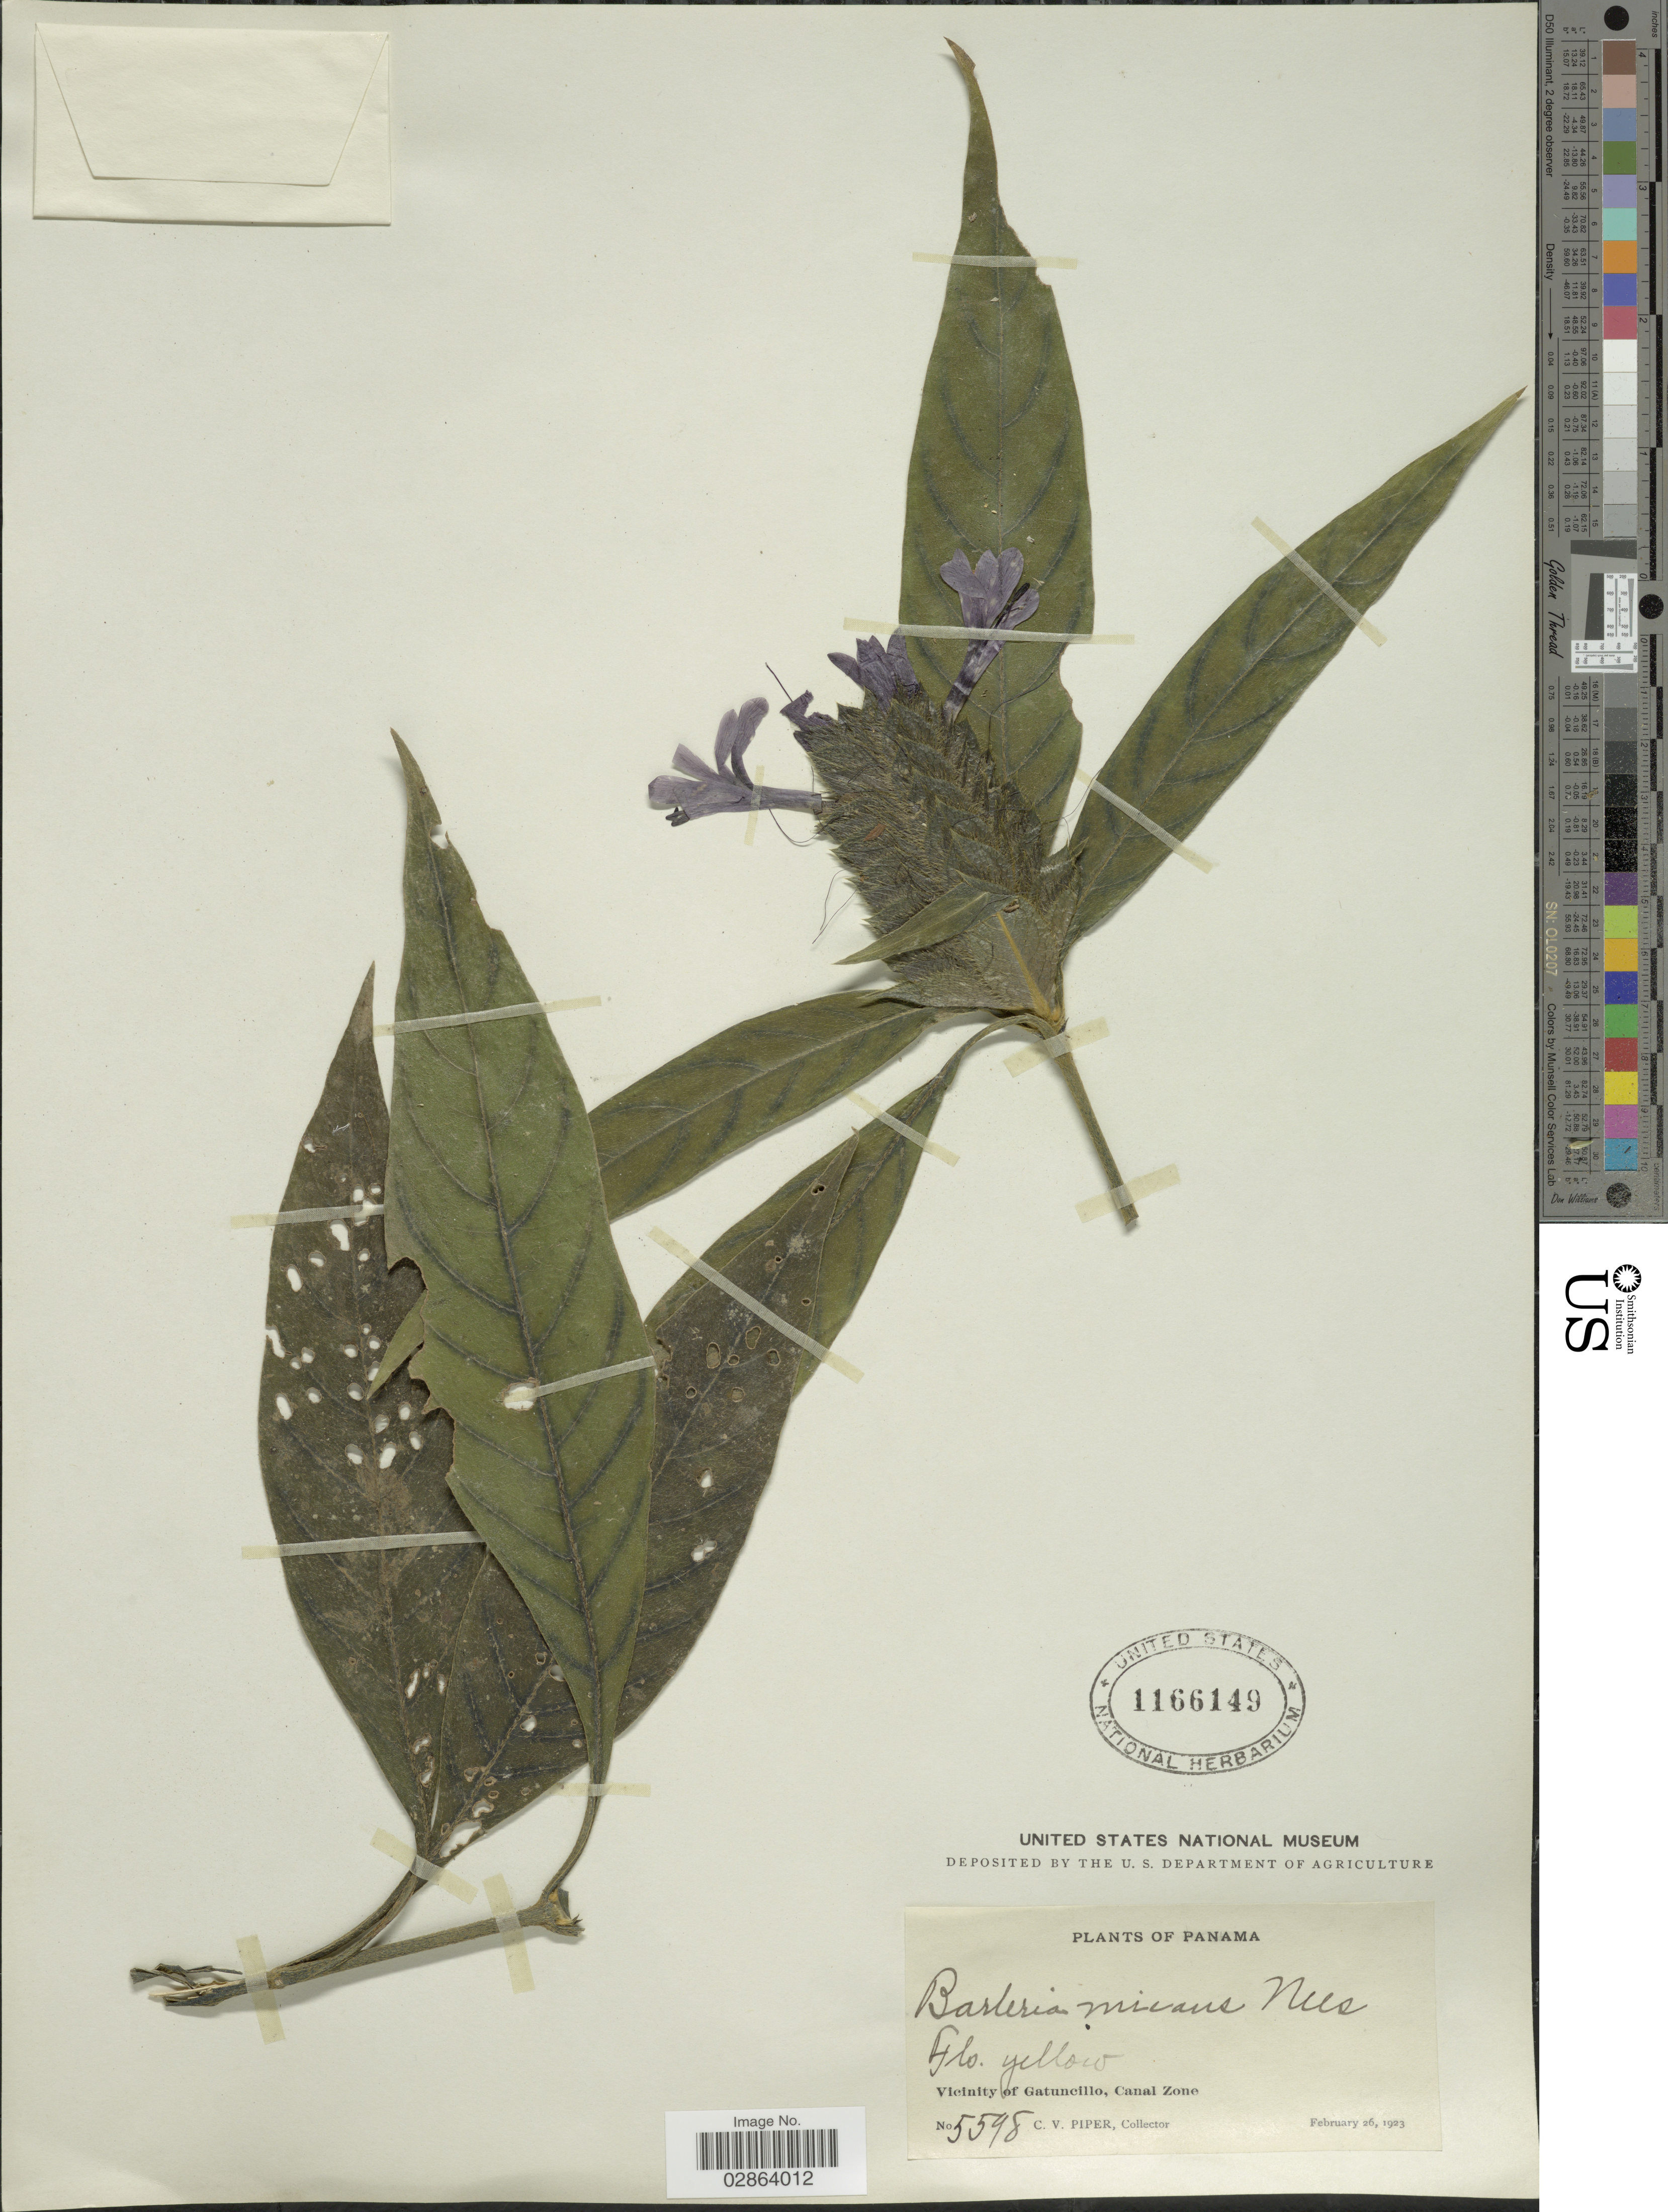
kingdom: Plantae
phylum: Tracheophyta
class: Magnoliopsida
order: Lamiales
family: Acanthaceae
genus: Barleria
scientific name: Barleria oenotheroides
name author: Dum. Cours.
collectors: C. V. Piper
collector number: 5598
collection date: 1923-02-26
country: Panama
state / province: Colón / Panamá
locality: Vicinity of Gatuncillo, Canal Zone.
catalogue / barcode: US 1166149